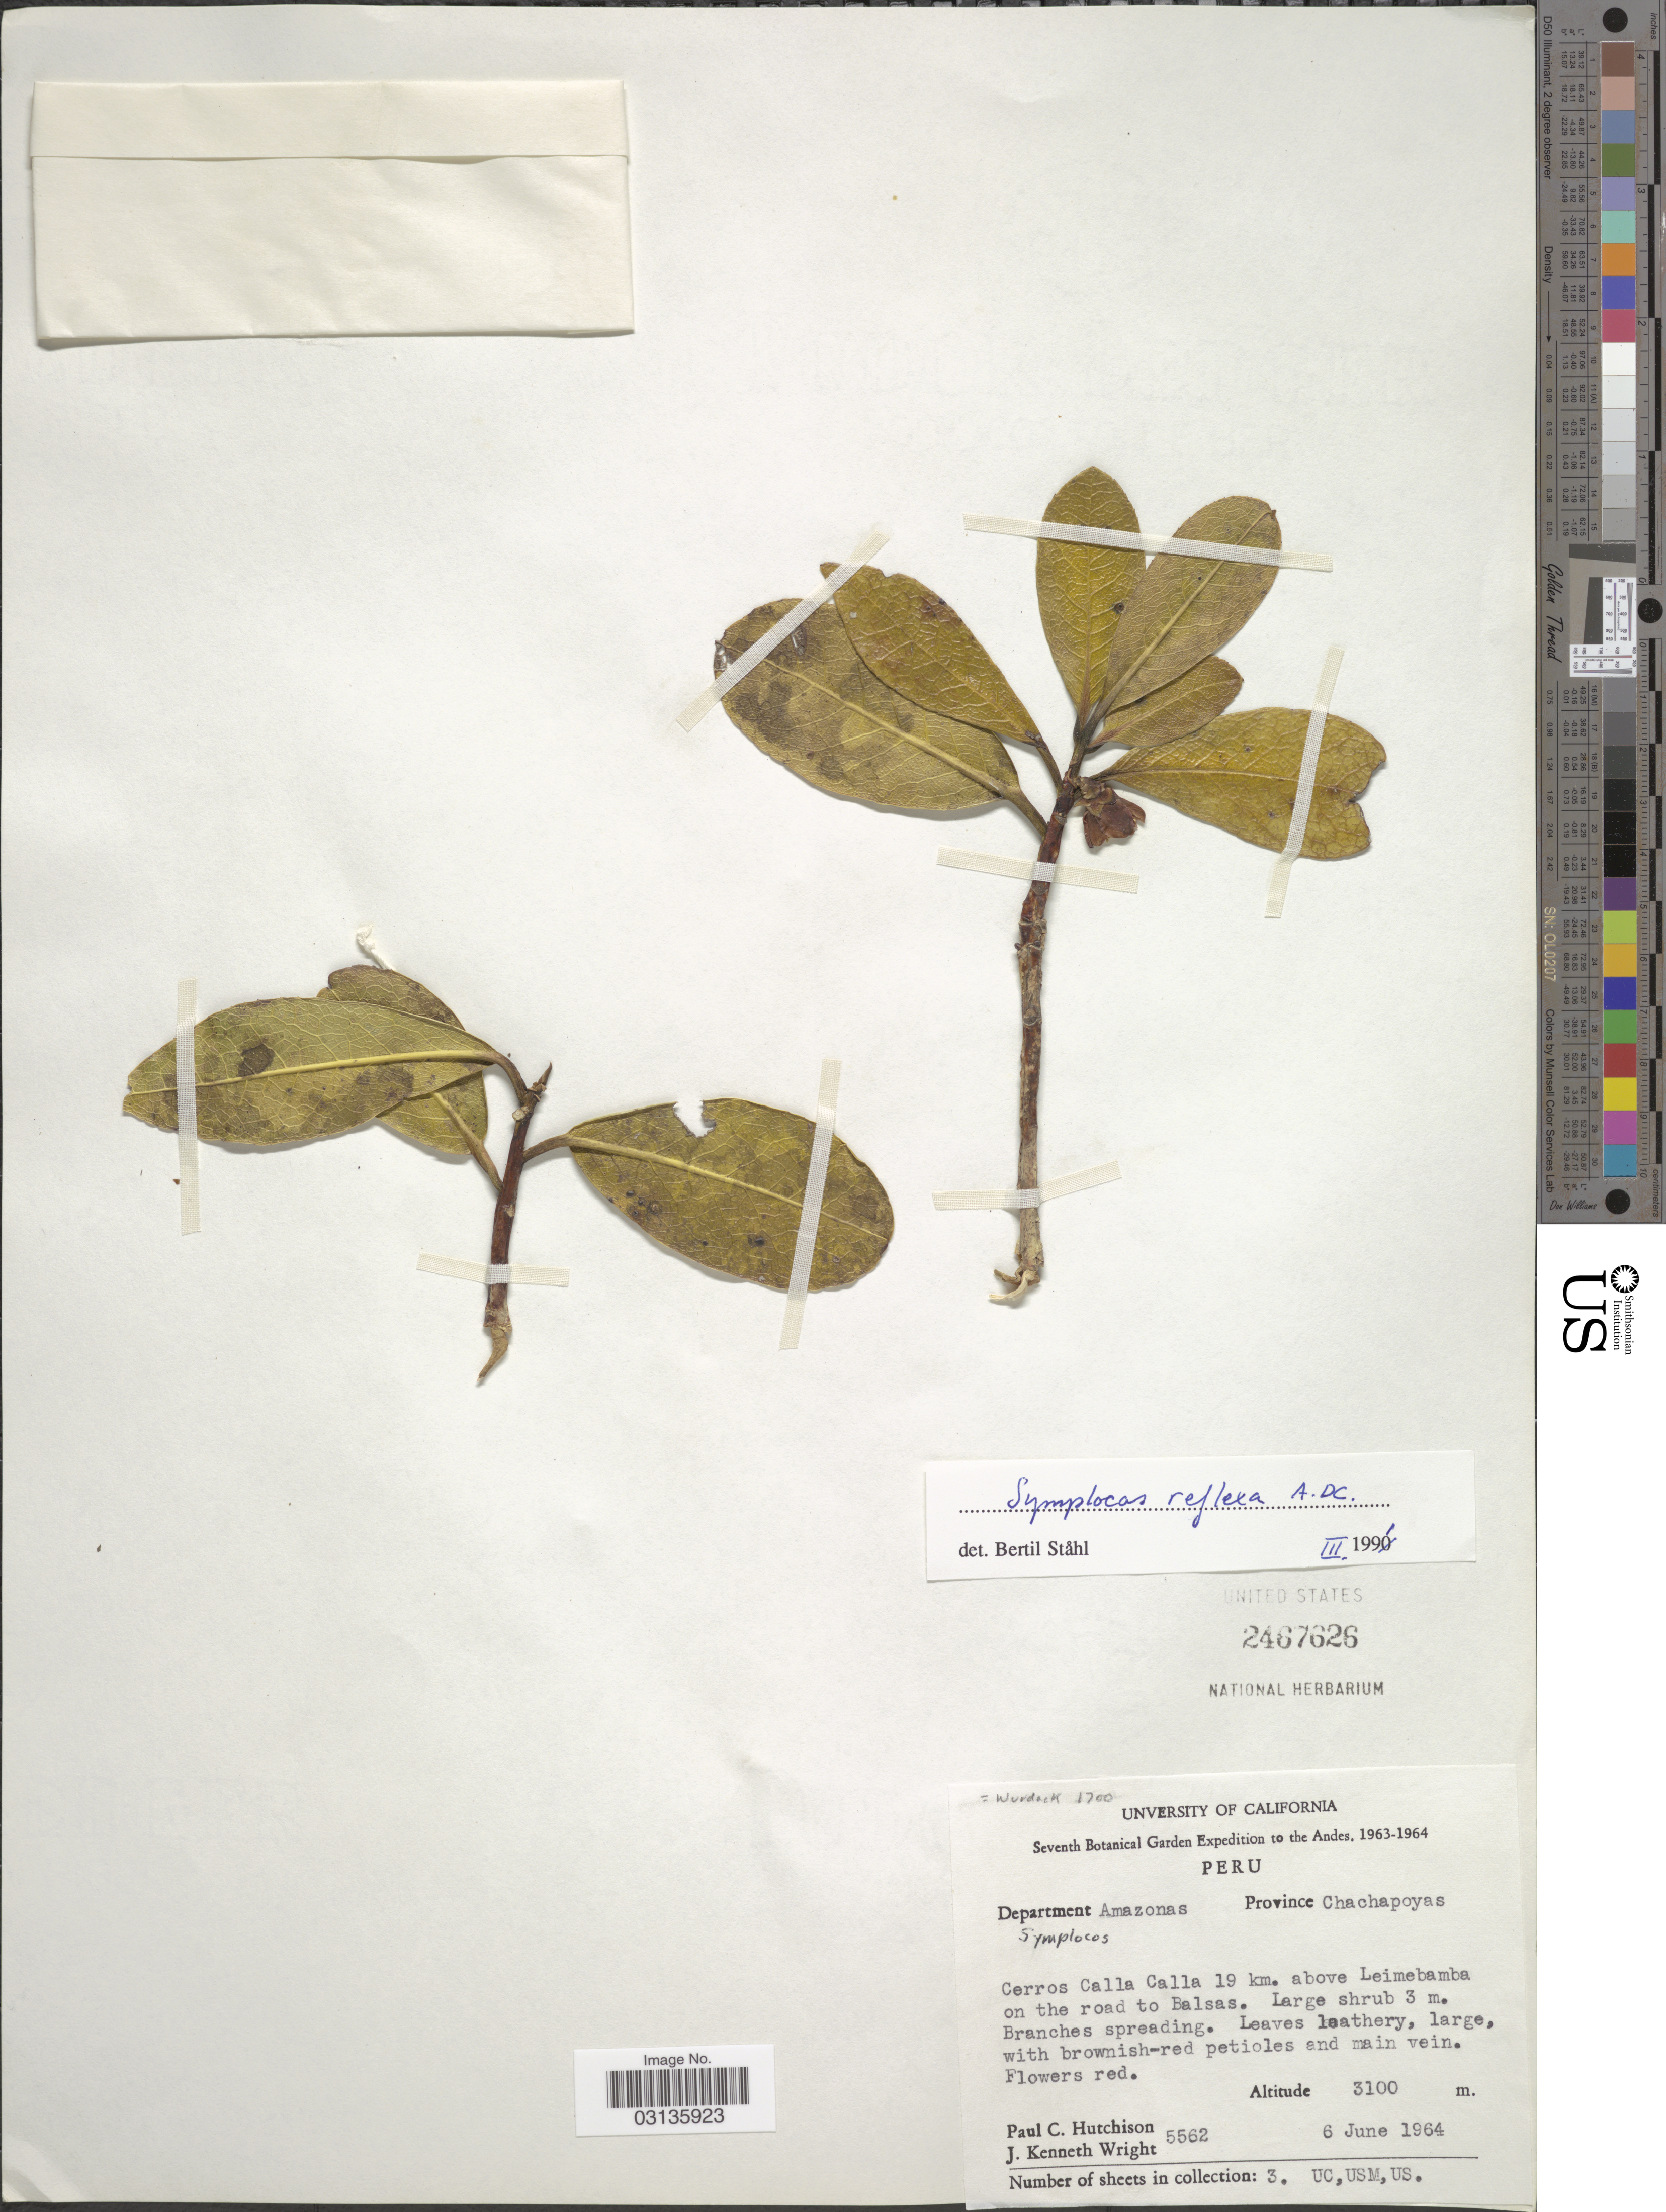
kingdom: Plantae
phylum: Tracheophyta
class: Magnoliopsida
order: Ericales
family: Symplocaceae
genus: Symplocos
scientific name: Symplocos reflexa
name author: A. DC.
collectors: P. C. Hutchison & J. K. Wright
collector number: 5562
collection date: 1964-06-06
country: Peru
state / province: Amazonas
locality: The Andes. Department Amazonas. Province Chachapoyas. Cerros Calla Calla 19 km. above Leimebamba on the road to Balsas.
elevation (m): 3100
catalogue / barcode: US 2467626